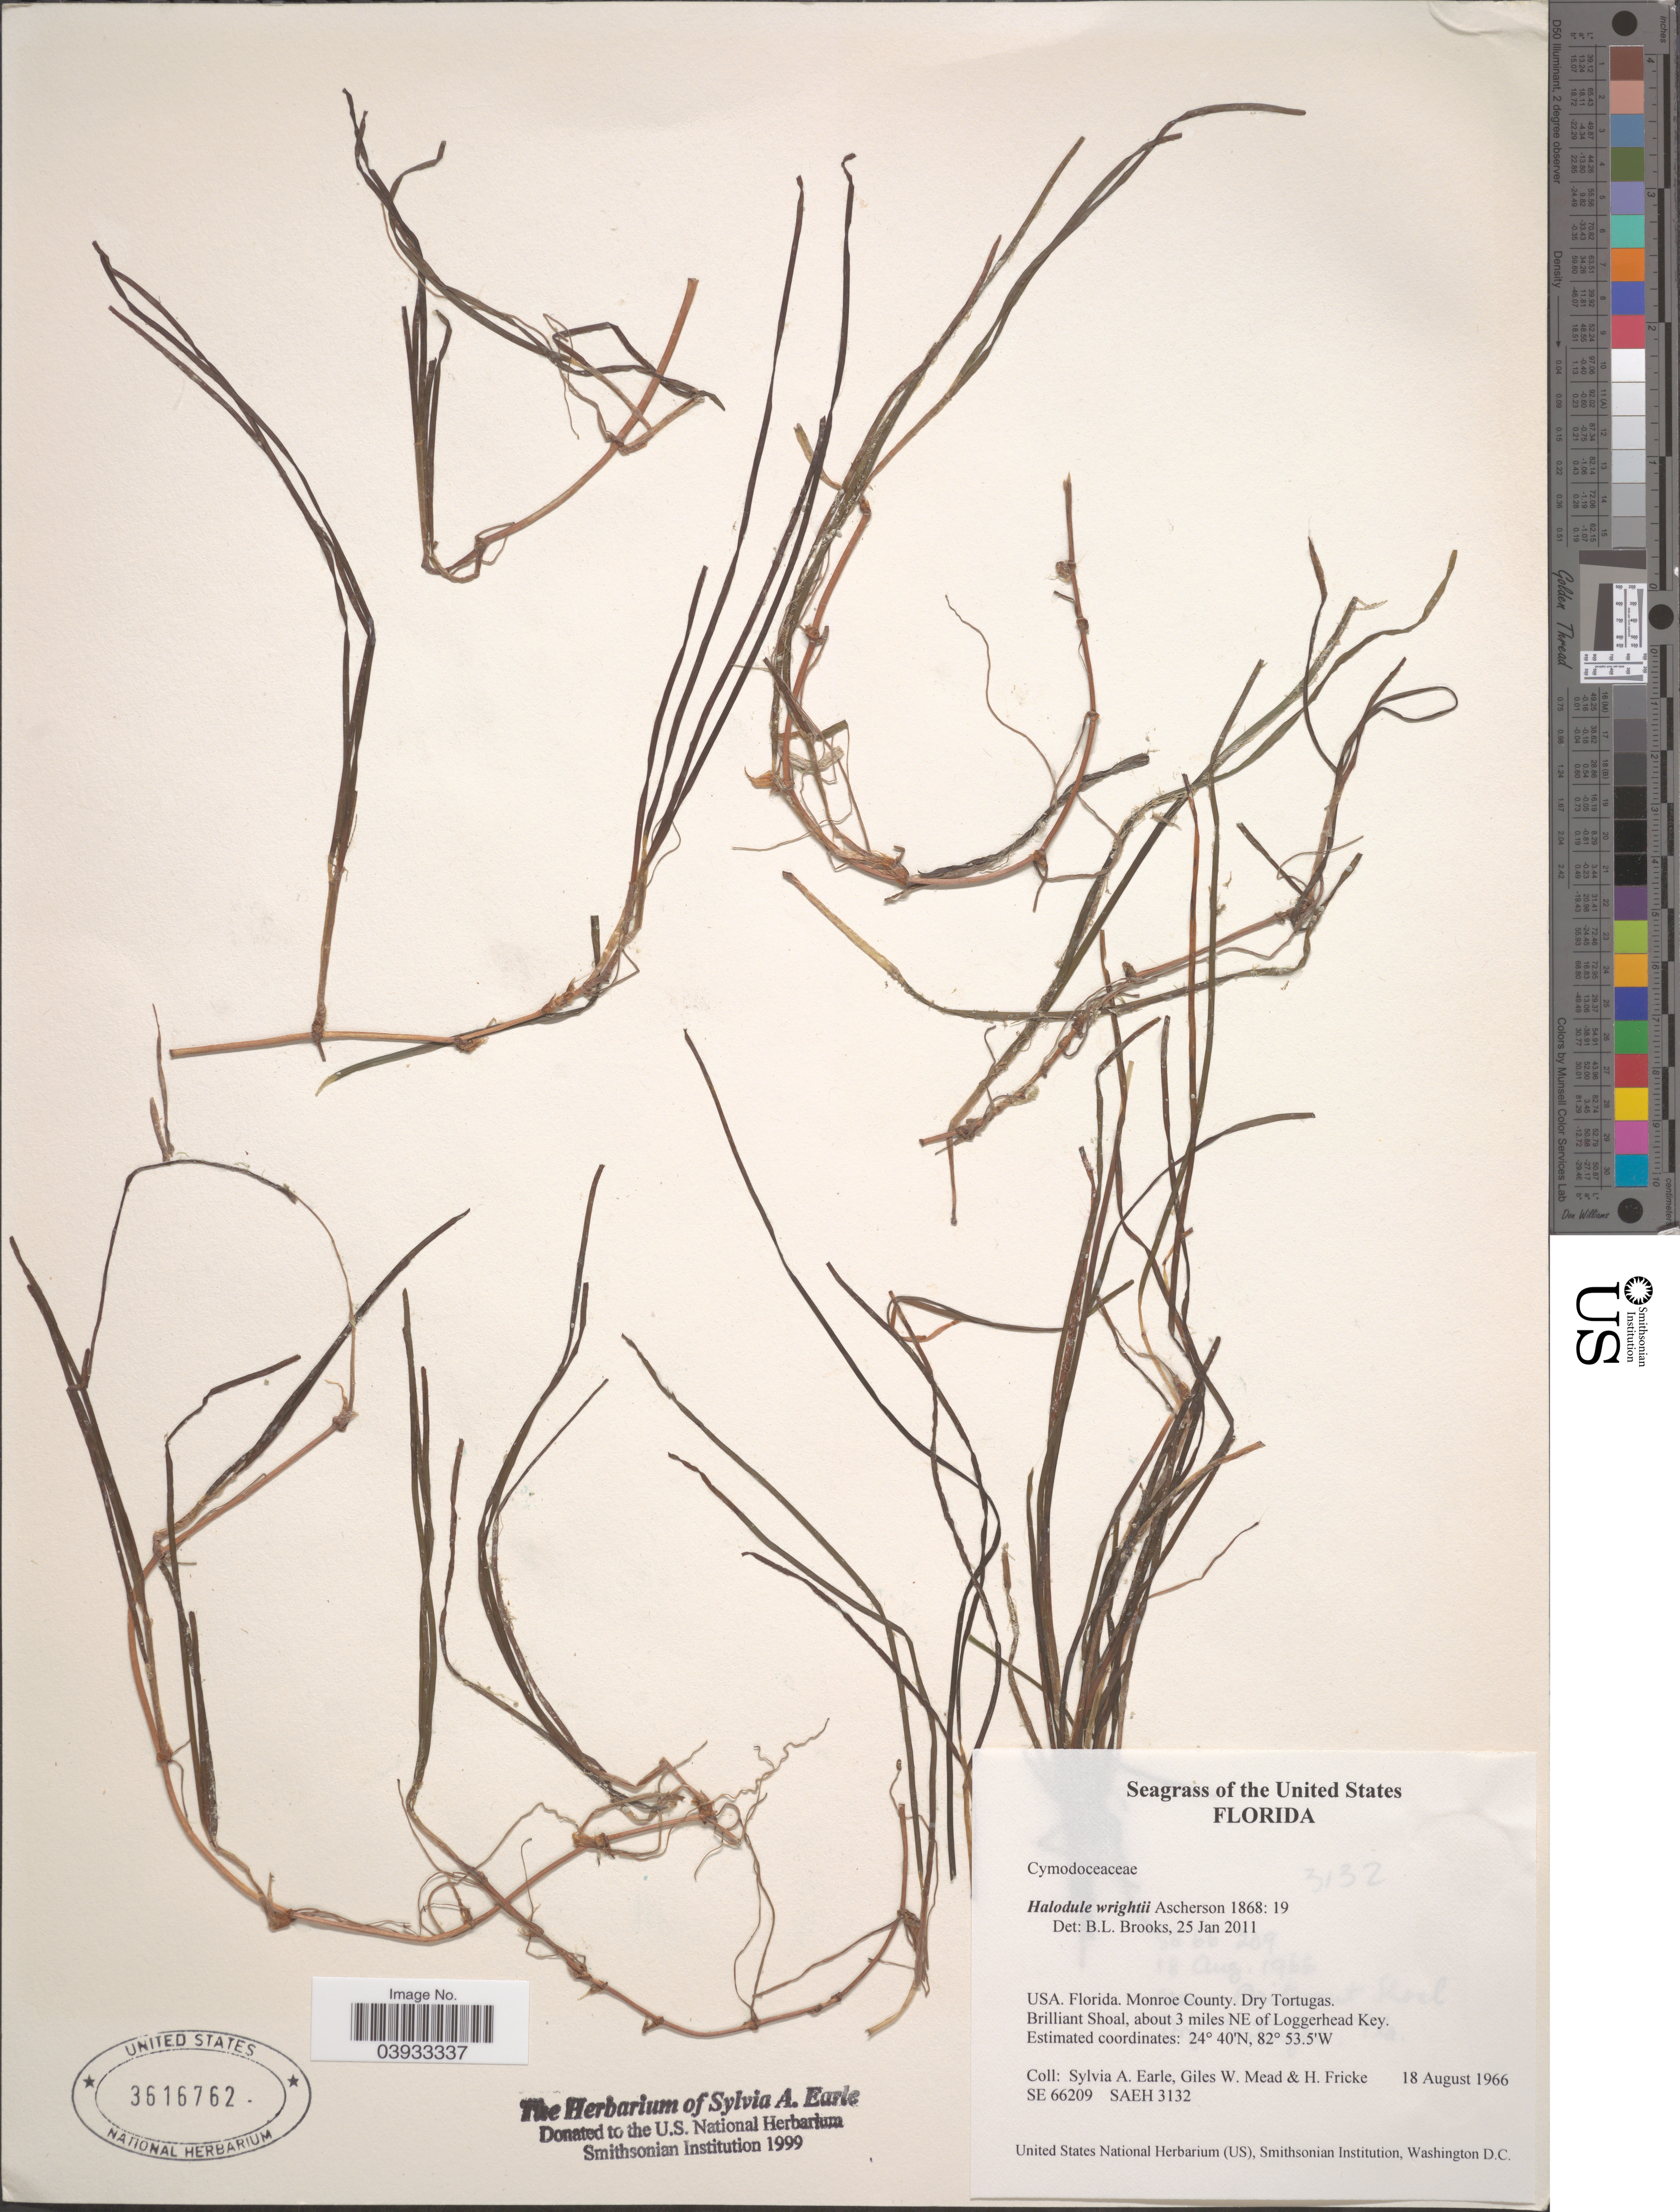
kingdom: Plantae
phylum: Tracheophyta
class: Liliopsida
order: Alismatales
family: Cymodoceaceae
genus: Halodule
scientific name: Halodule wrightii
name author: Asch.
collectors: S. A. Earle, G. W. Mead & H. Fricke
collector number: SE66209/SAEH3132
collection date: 1966-08-18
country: United States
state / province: Florida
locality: Monroe County. Brilliant Shoal, about 3 miles NE of Loggerhead Key.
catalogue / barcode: US 3616762